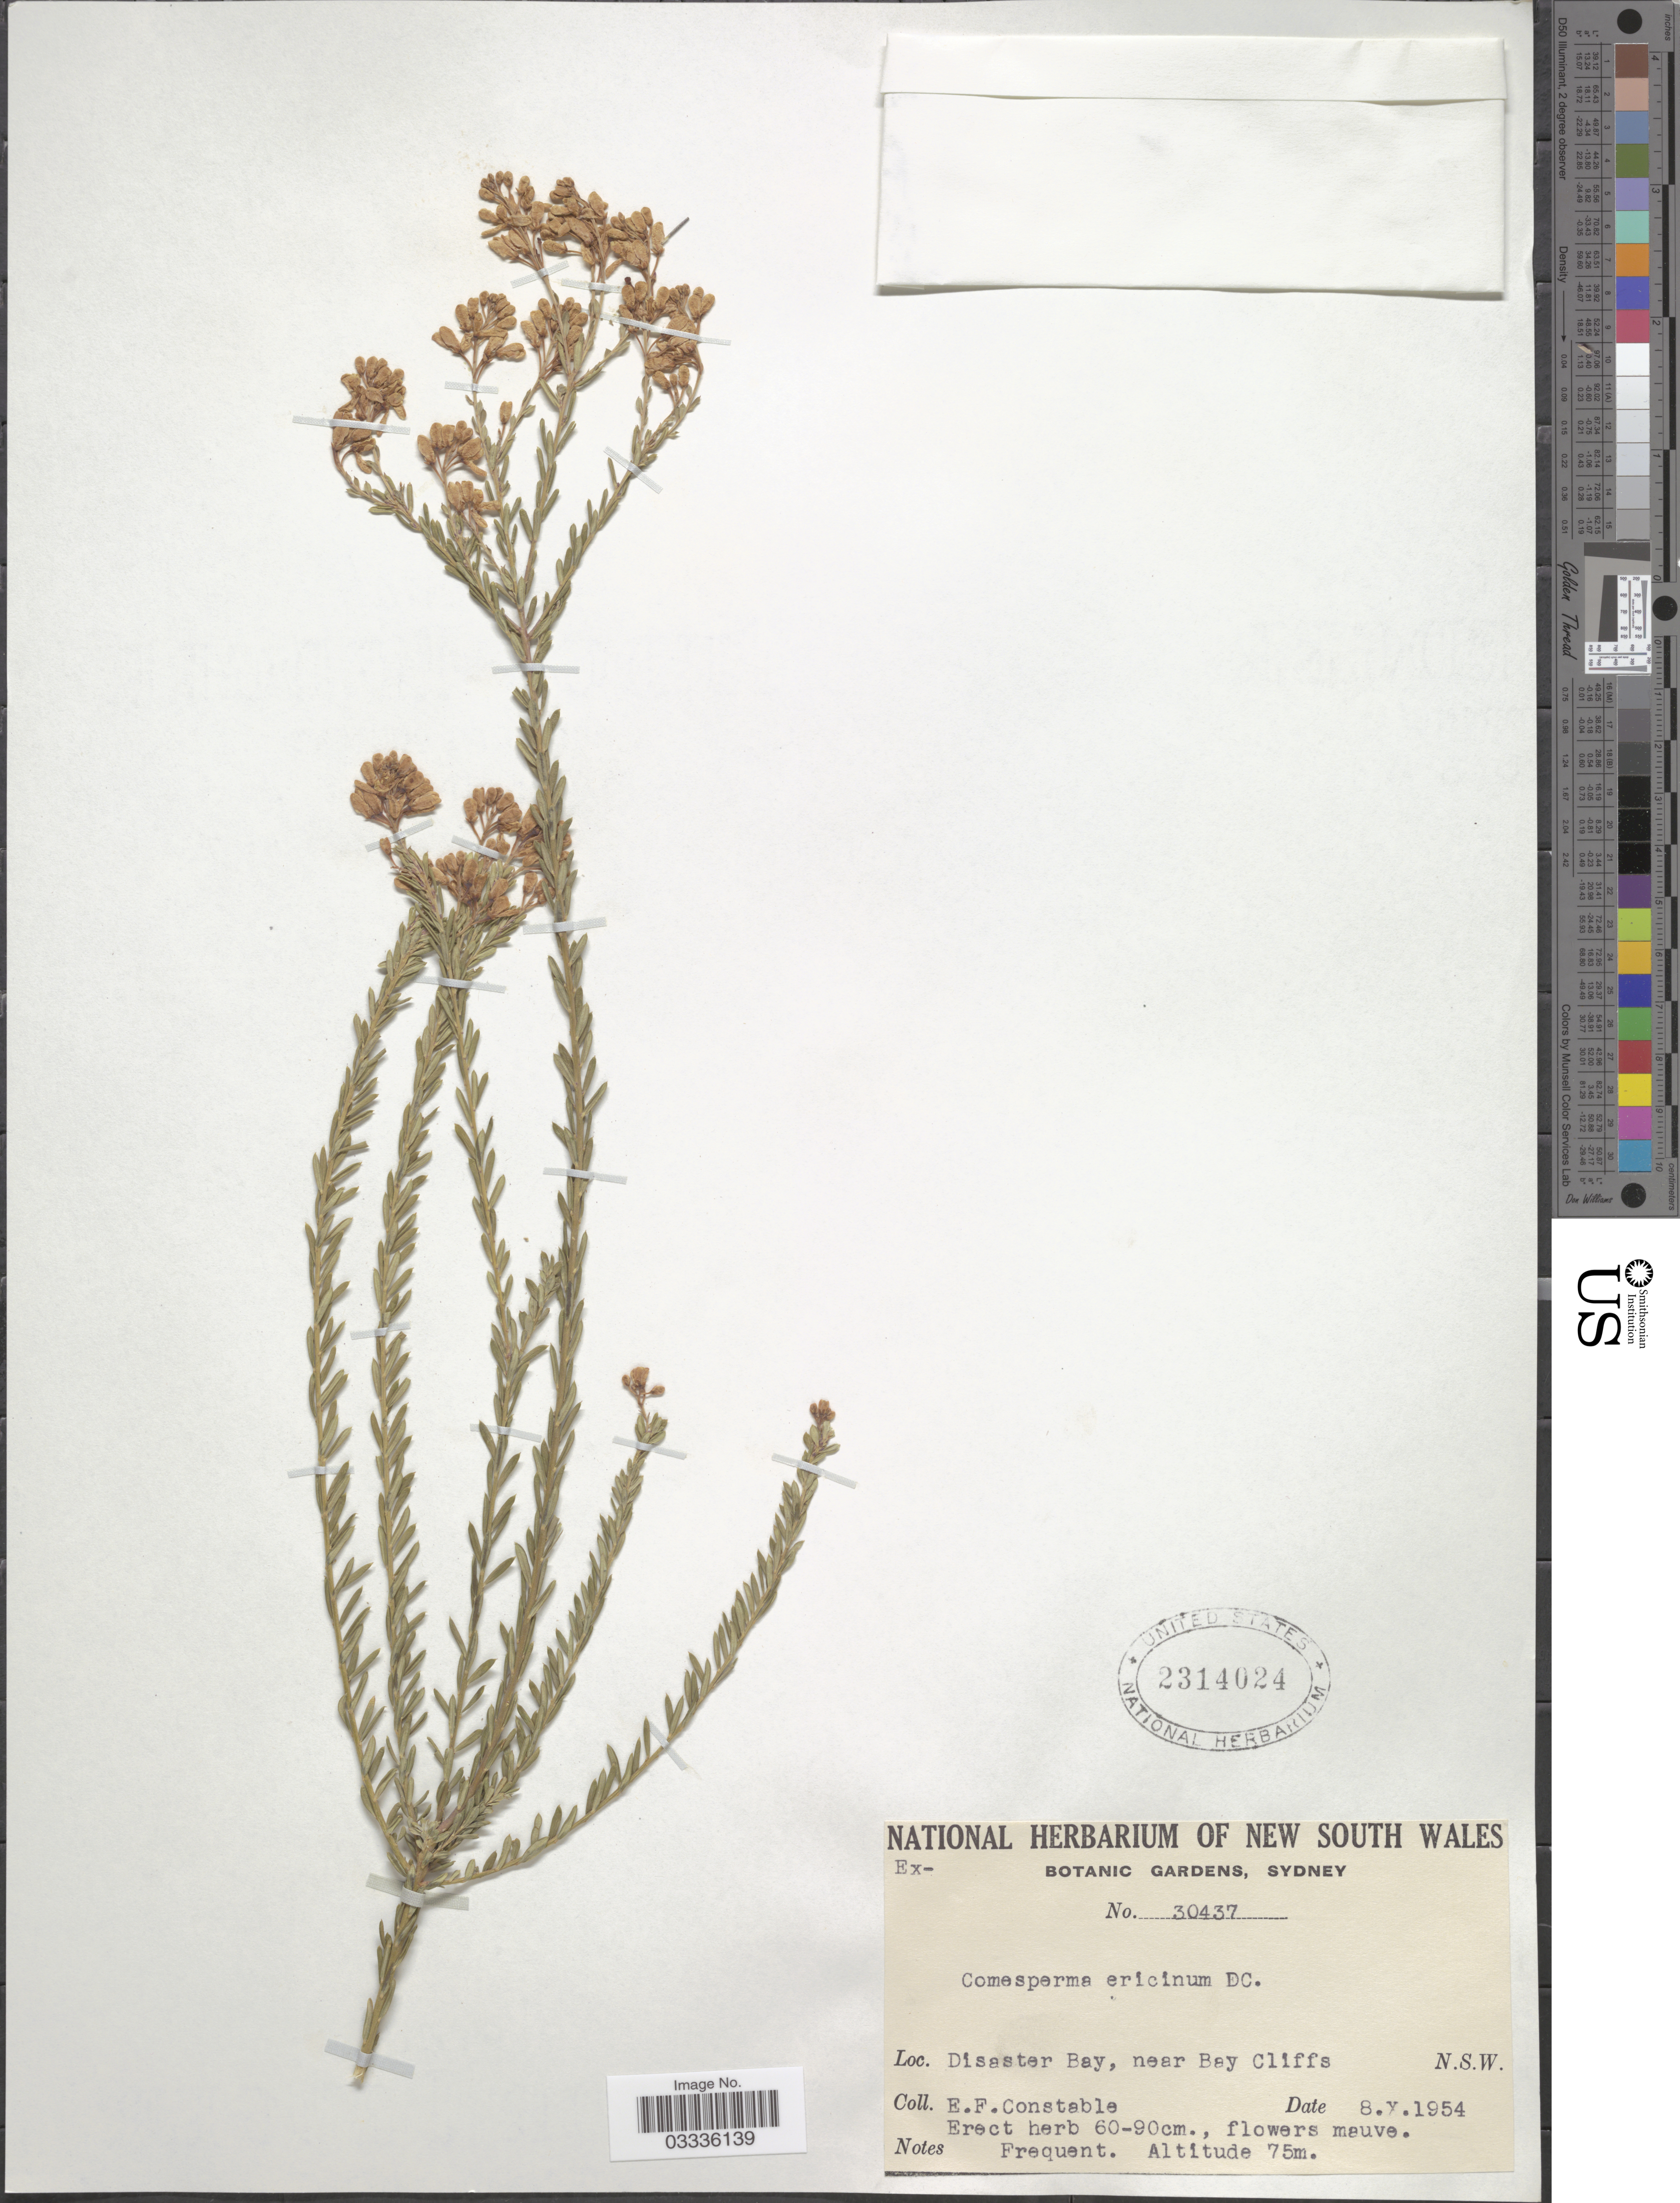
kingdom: Plantae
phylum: Tracheophyta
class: Magnoliopsida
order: Fabales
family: Polygalaceae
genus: Comesperma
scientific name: Comesperma ericinum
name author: DC.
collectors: E. F. Constable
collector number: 30437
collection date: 1954-10-08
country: Australia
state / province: New South Wales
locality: Disaster Bay, near Bay Cliffs.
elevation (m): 75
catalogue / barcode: US 2314024